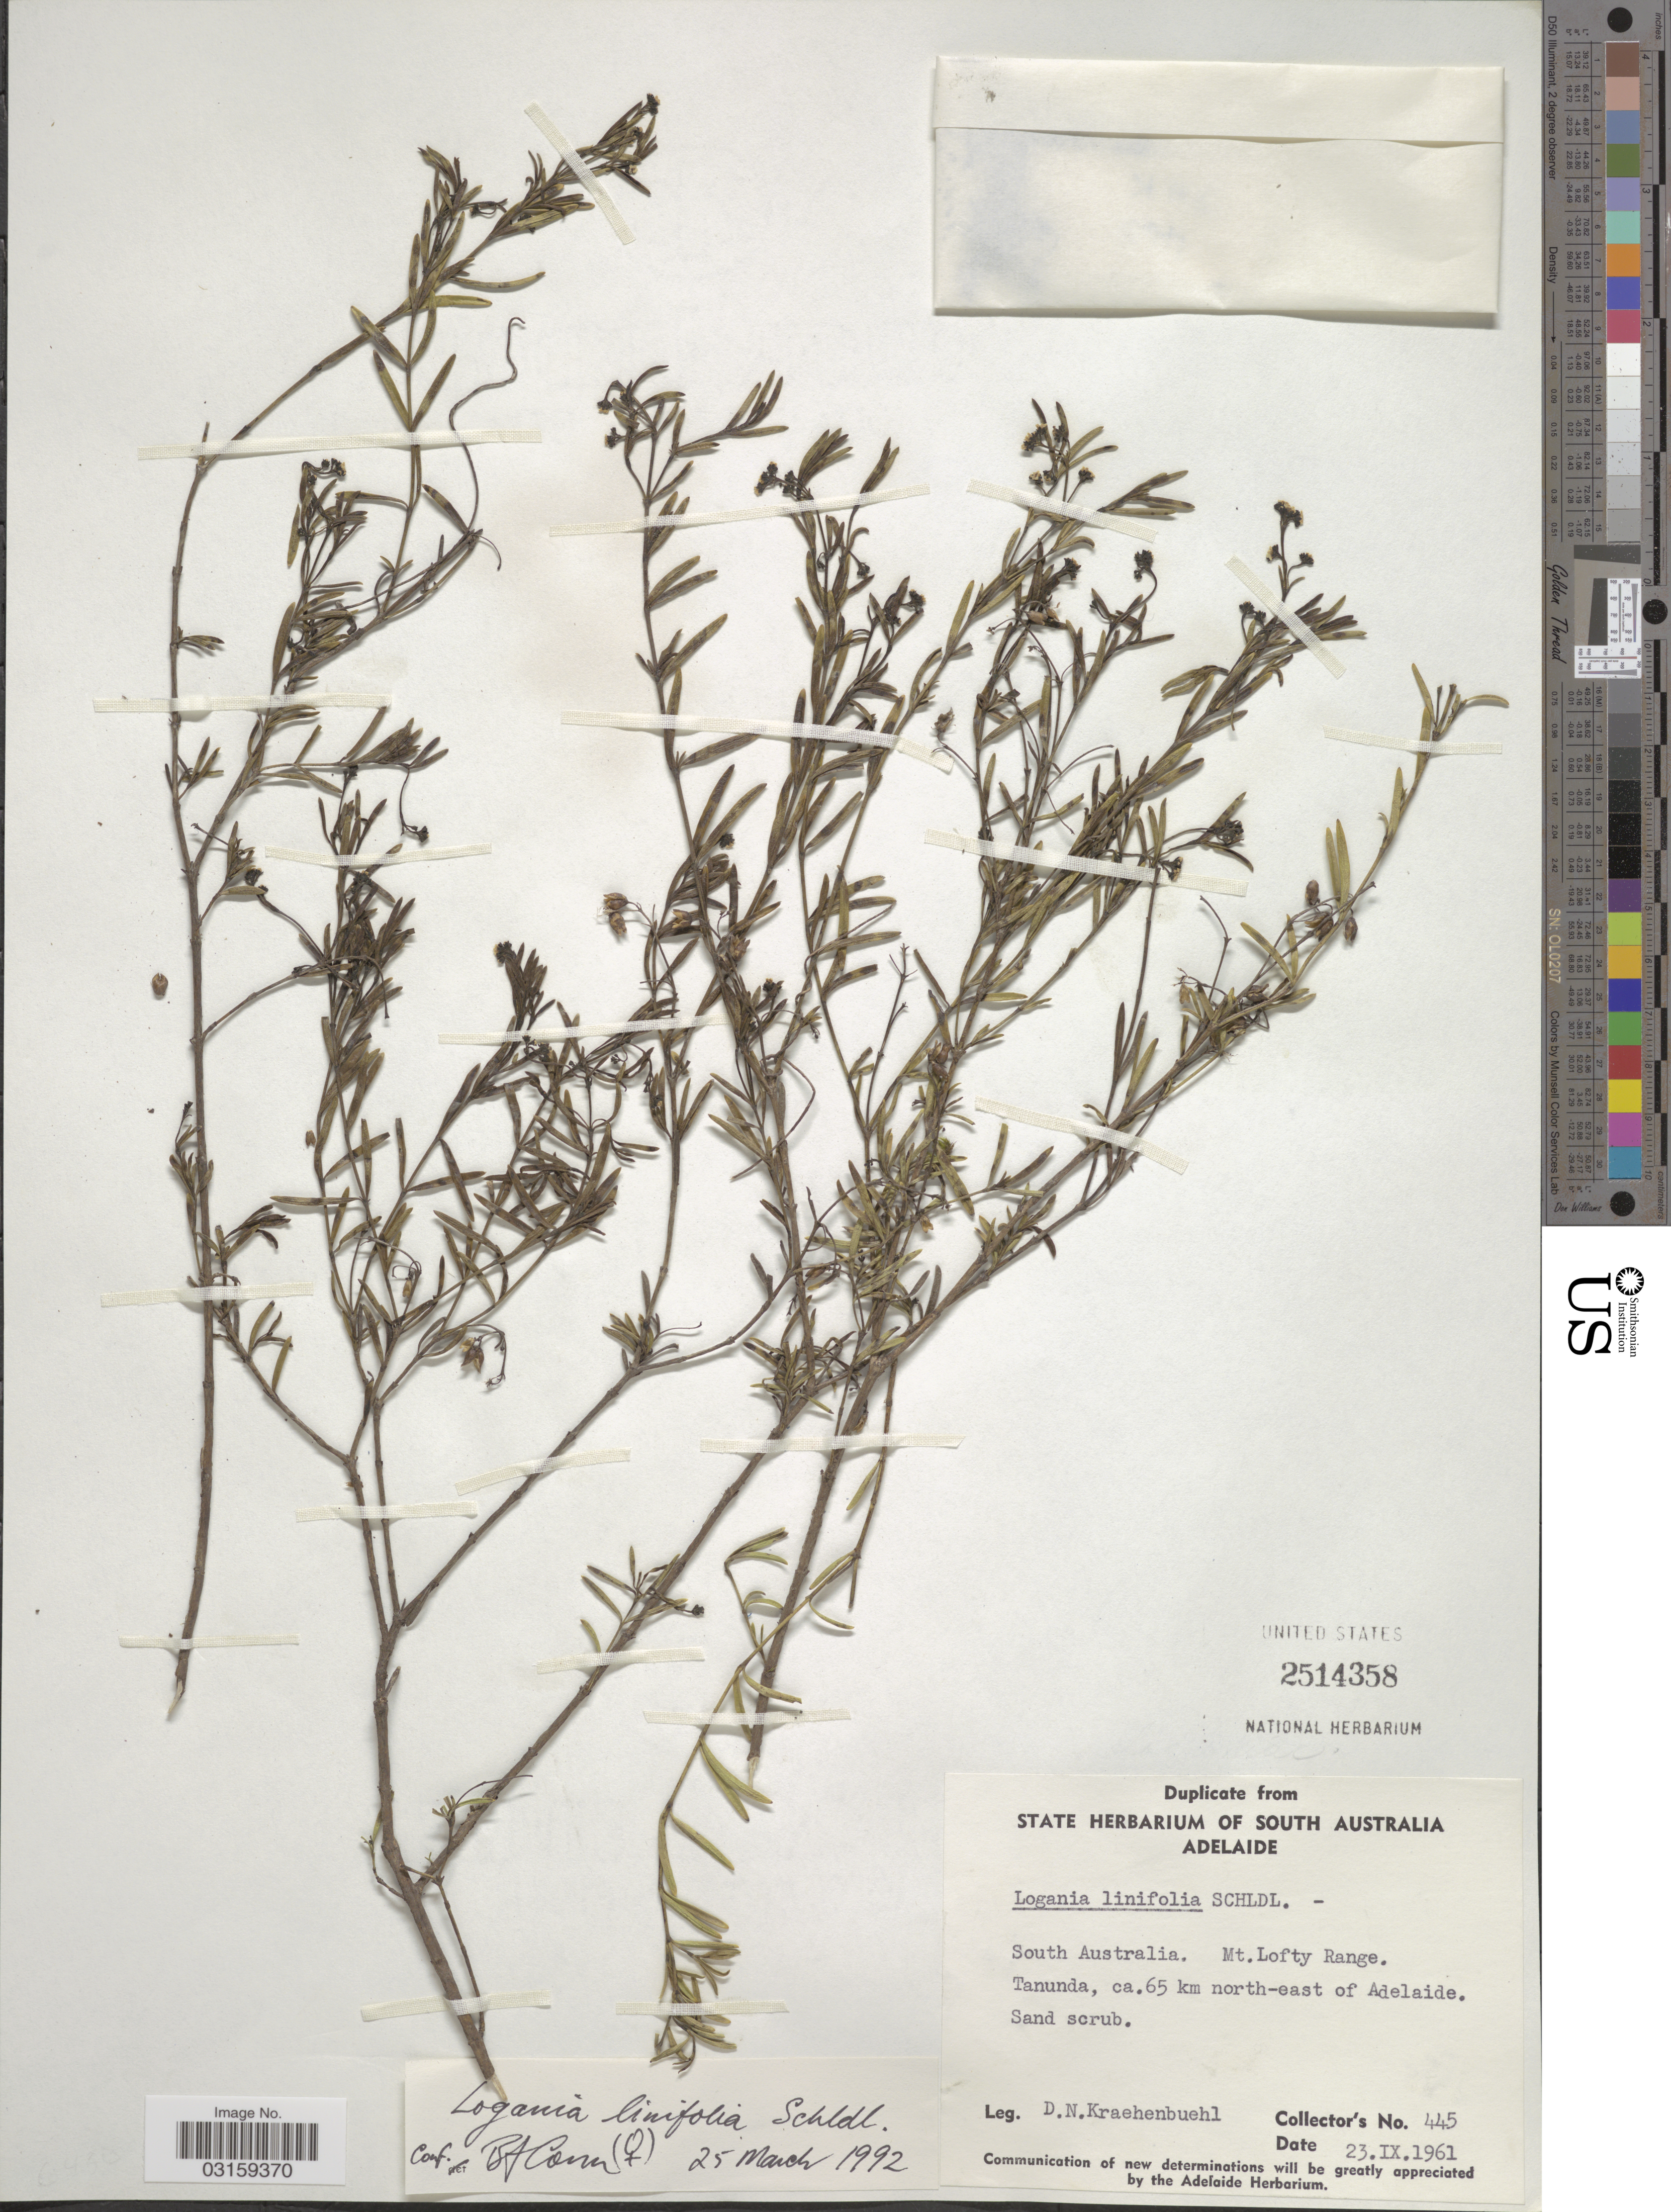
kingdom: Plantae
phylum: Tracheophyta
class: Magnoliopsida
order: Gentianales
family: Loganiaceae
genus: Logania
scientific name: Logania linifolia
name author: Schltdl.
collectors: D. Kraehenbuehl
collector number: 445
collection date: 1961-09-23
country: Australia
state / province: South Australia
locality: Mt. Lofty Range. Tanunda, ca. 65 km north-east of Adelaide.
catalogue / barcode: US 2514358